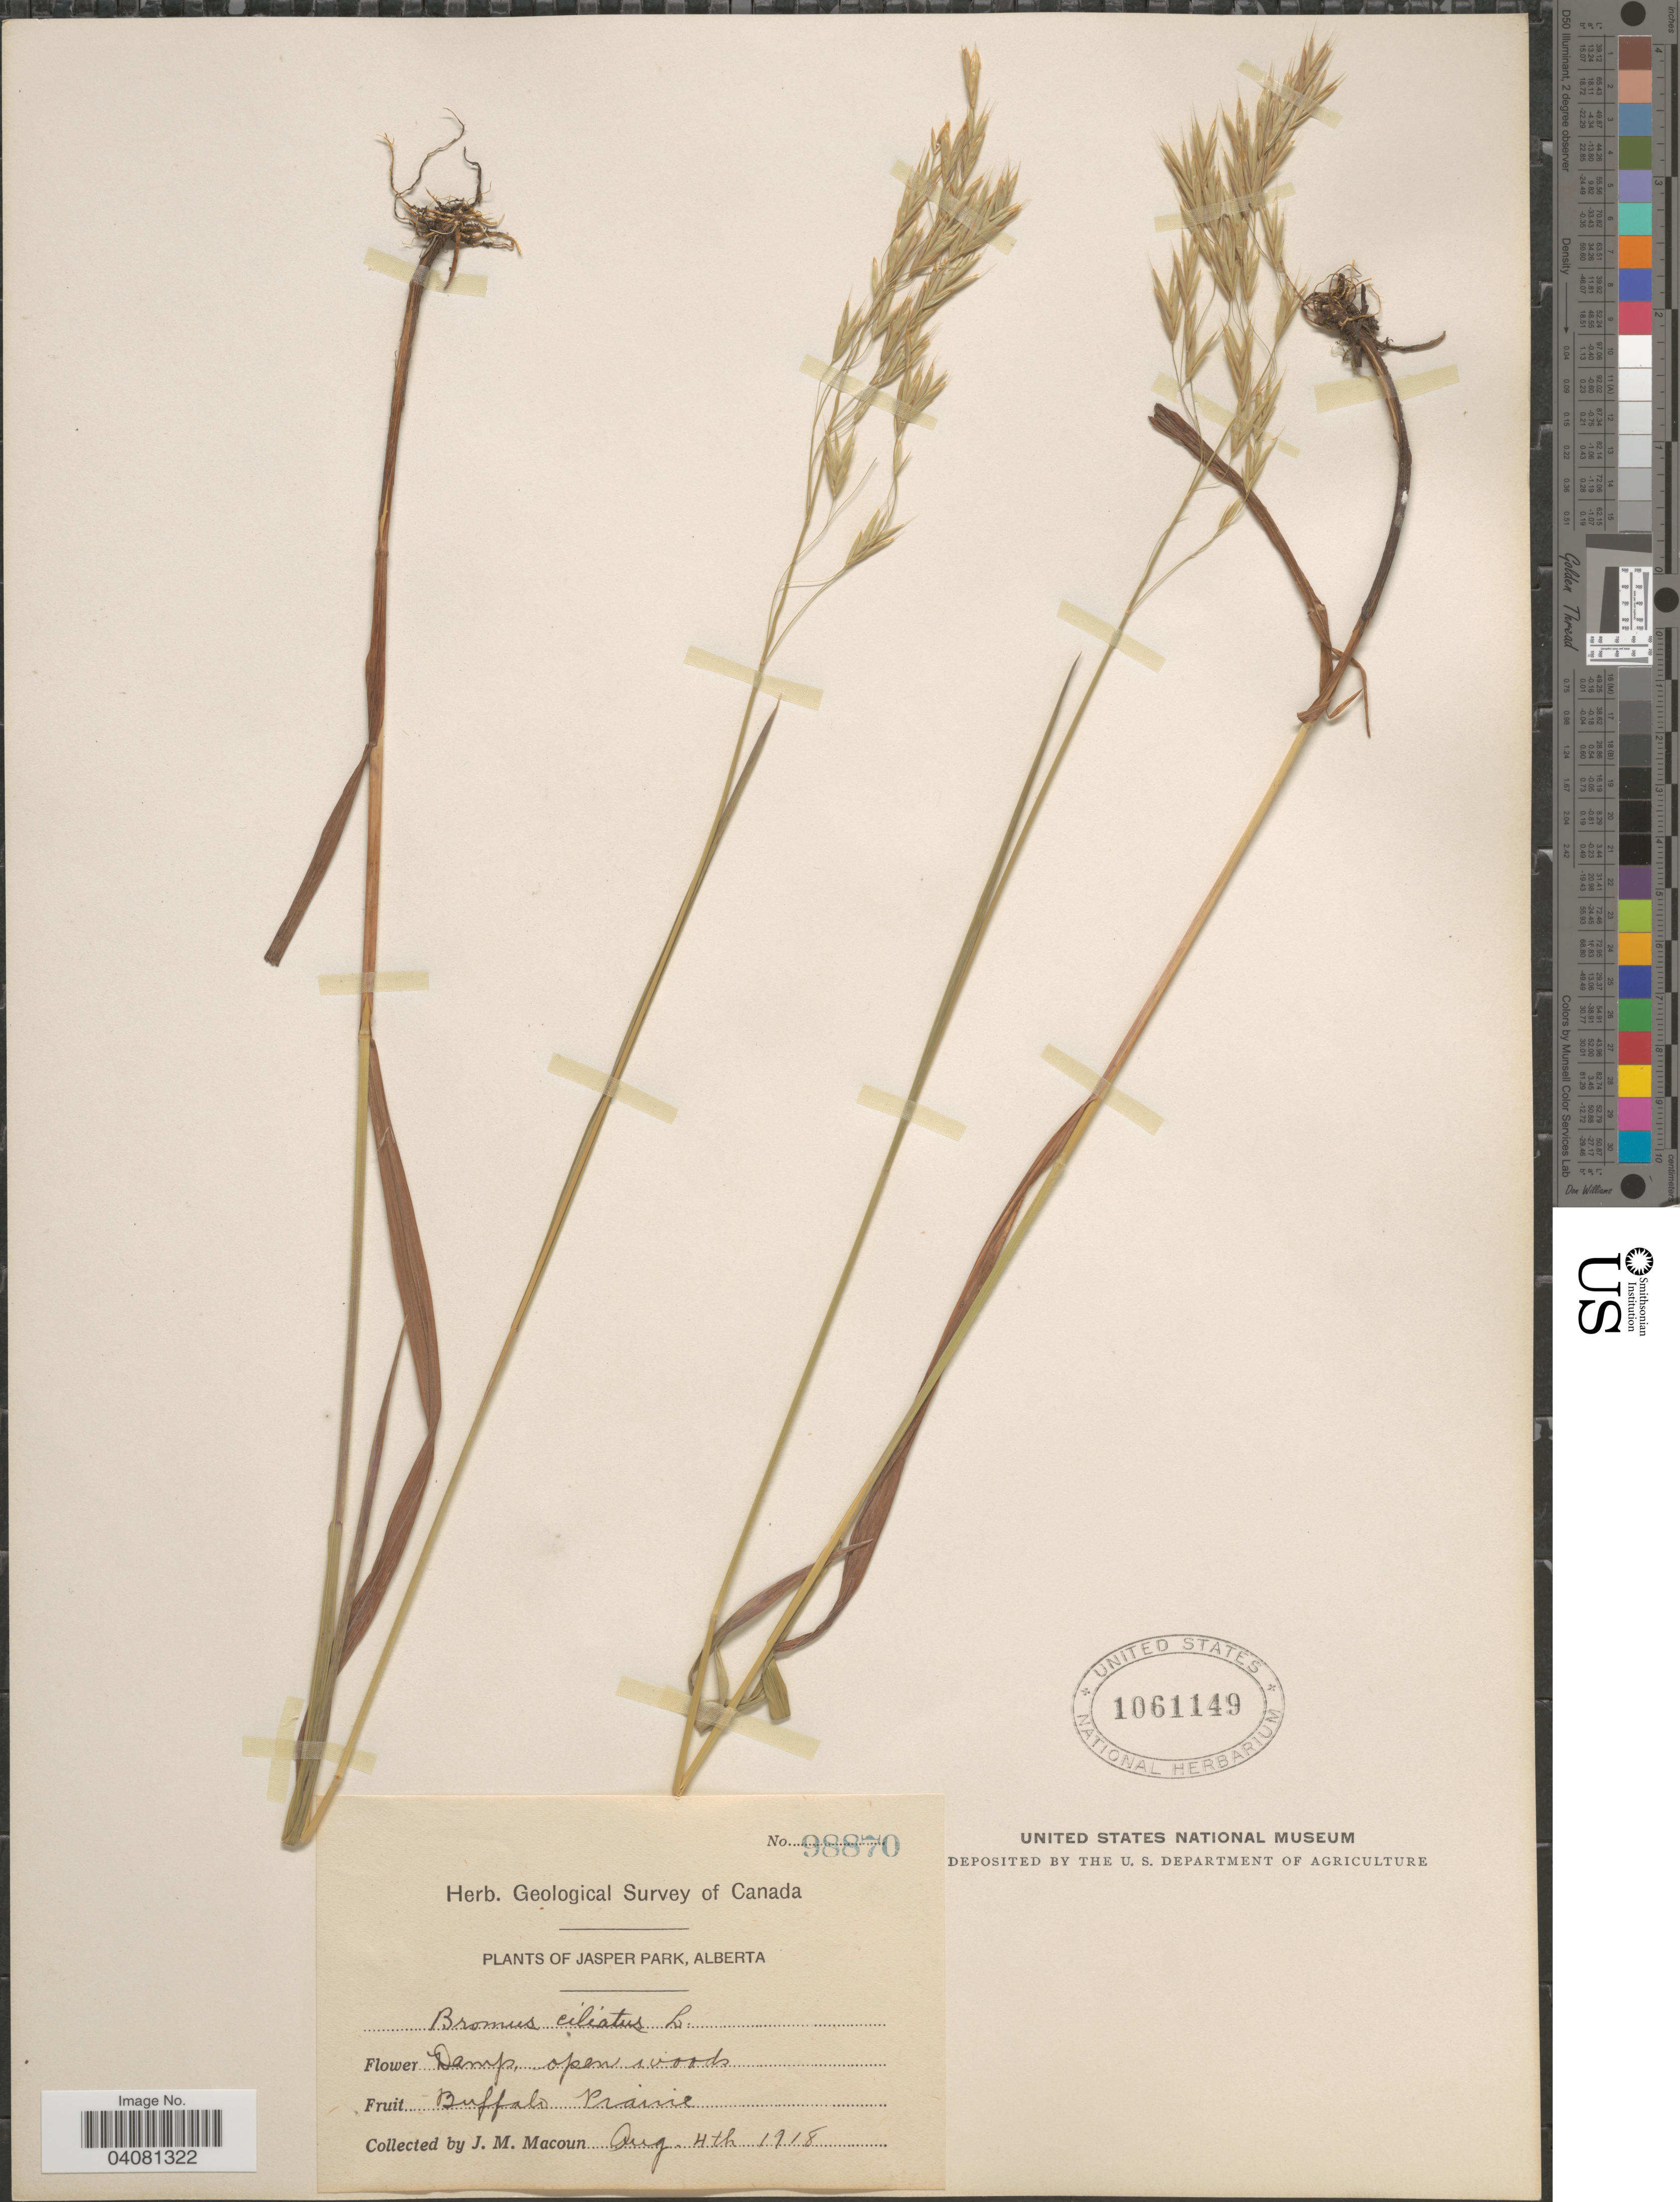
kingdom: Plantae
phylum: Tracheophyta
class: Liliopsida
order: Poales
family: Poaceae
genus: Bromus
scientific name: Bromus ciliatus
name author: L.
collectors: J. M. Macoun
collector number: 98870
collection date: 1918-08-04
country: Canada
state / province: Alberta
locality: Herb. Geological Survey of Canada. Jasper Park. Buffalo Prairie.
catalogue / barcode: US 1061149